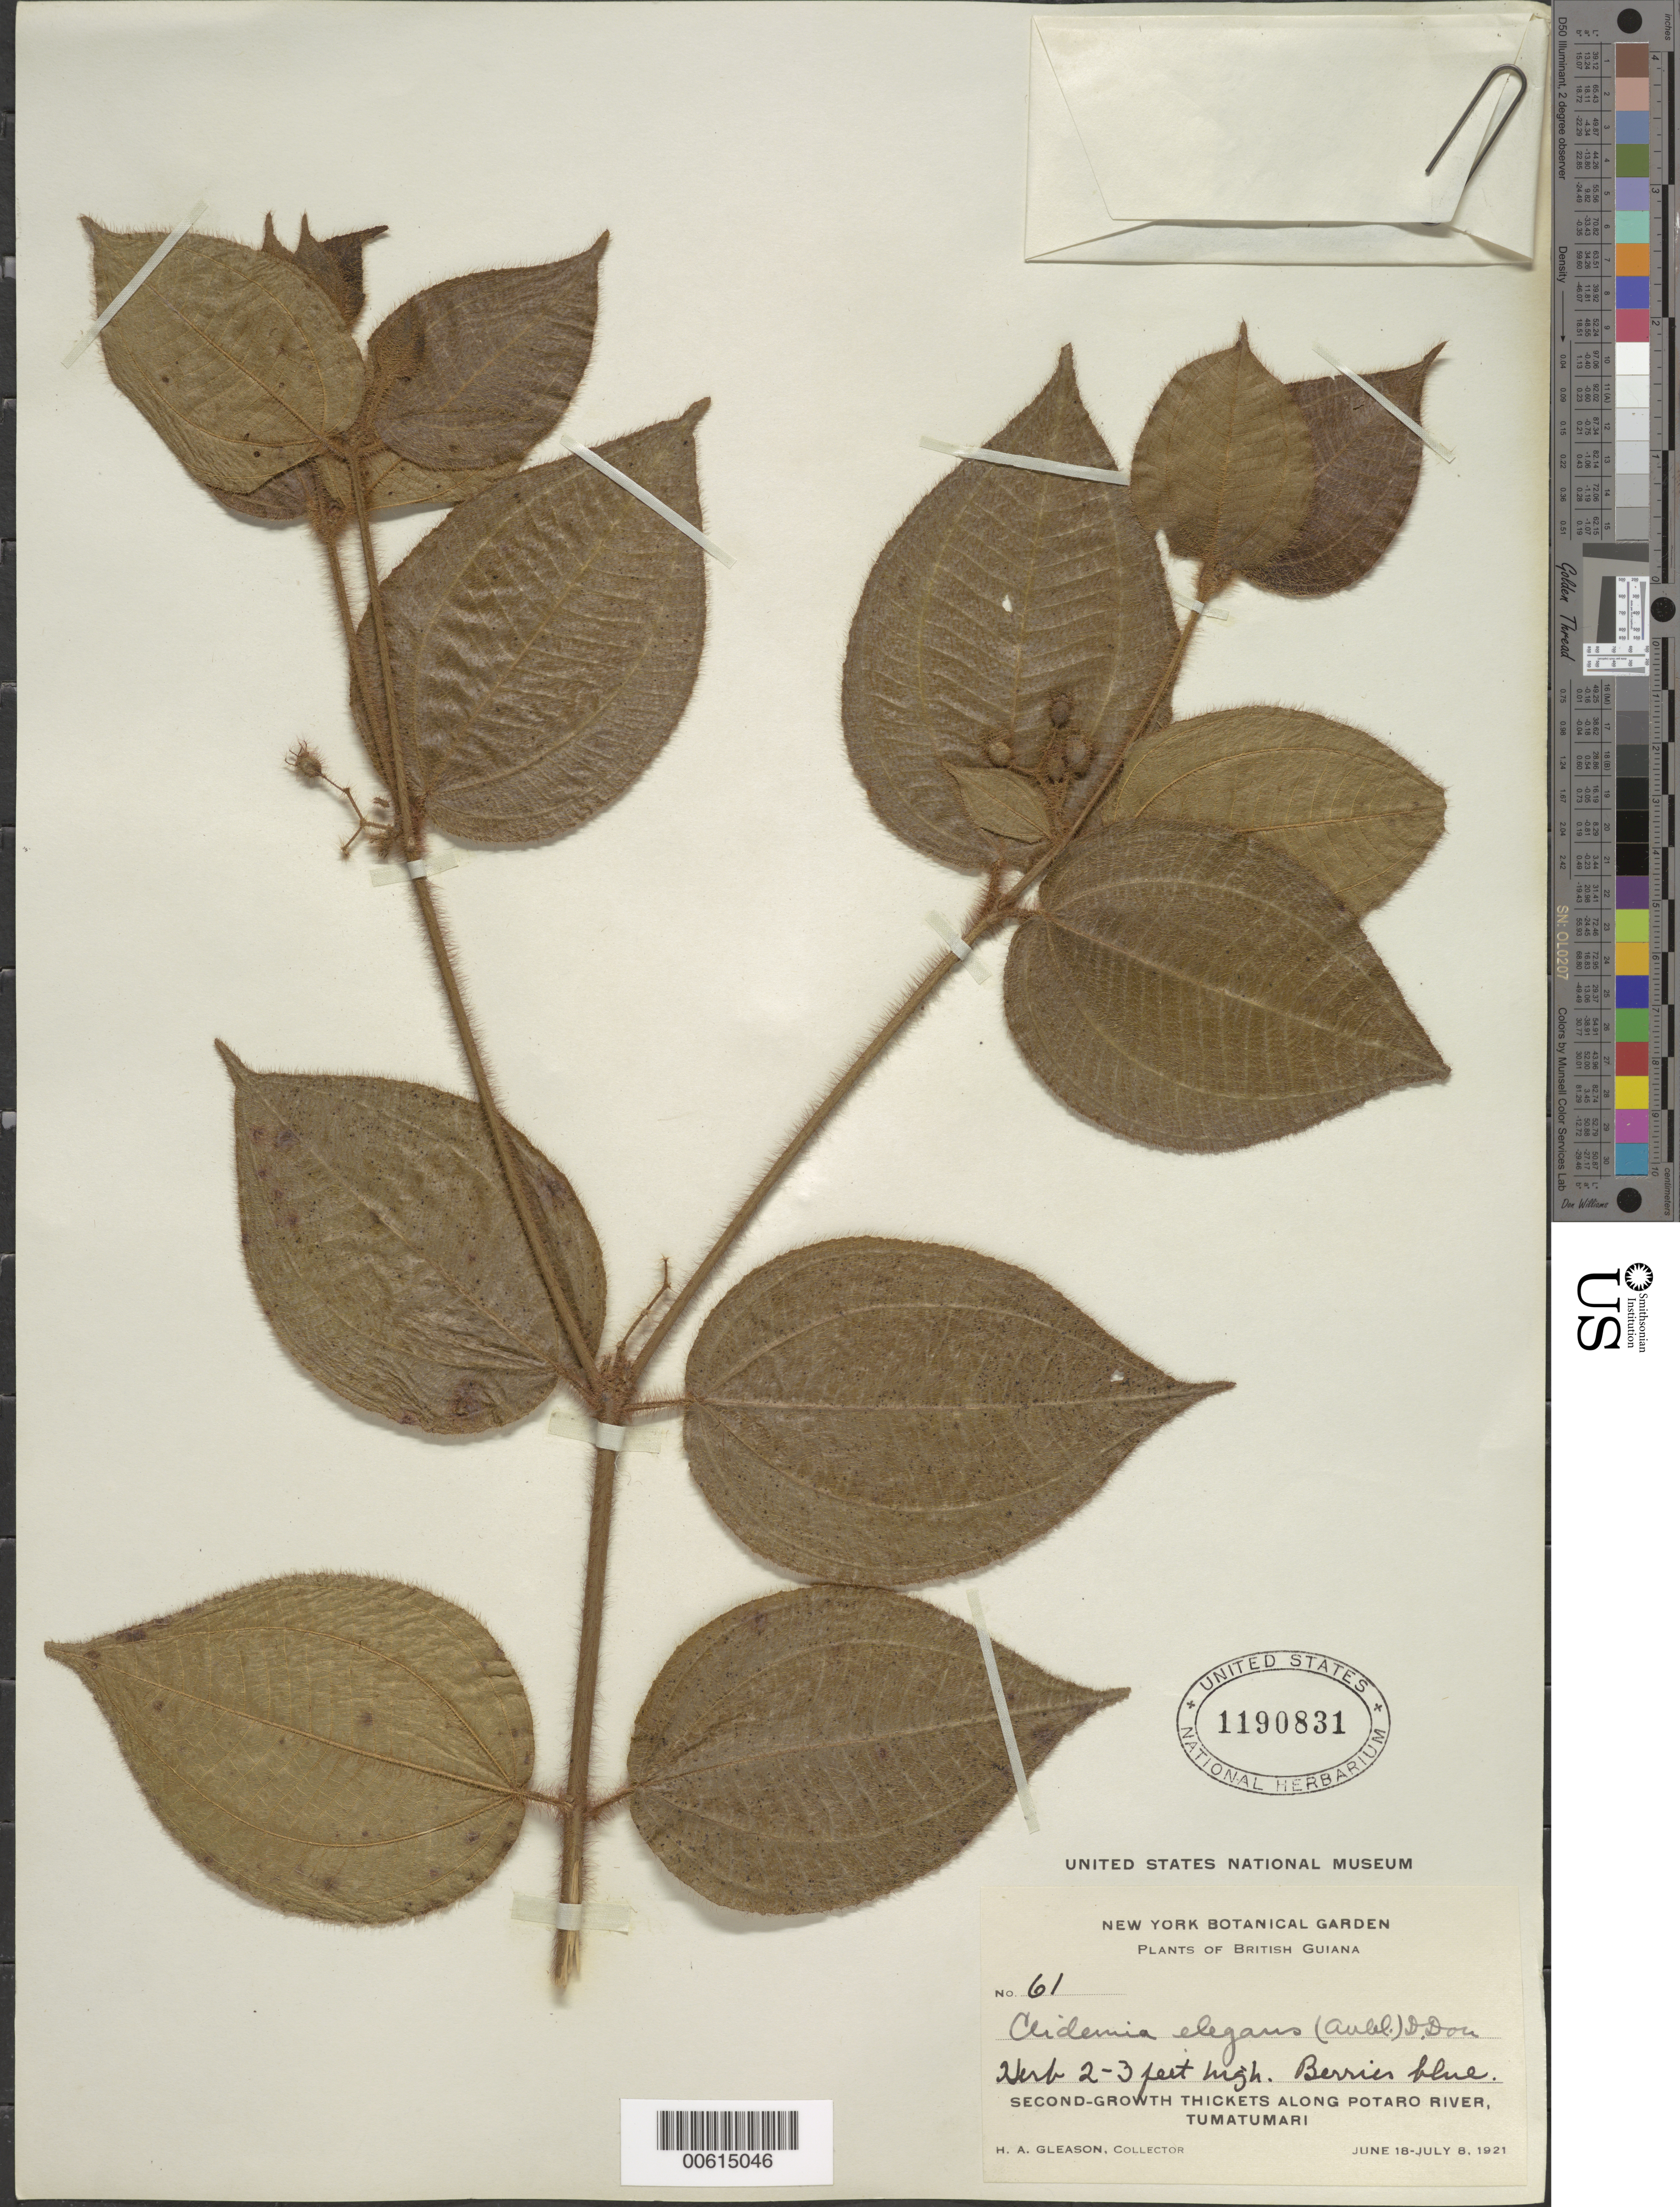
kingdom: Plantae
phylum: Tracheophyta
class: Magnoliopsida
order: Myrtales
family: Melastomataceae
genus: Clidemia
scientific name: Clidemia hirta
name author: (L.) D. Don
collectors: H. A. Gleason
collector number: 61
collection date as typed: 18-Jun-21 to 8-Jul-21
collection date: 1921-06-18/1921-07-08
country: Guyana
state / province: Potaro-Siparuni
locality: Tumatumari Village, Potaro R.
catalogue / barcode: US 1190831